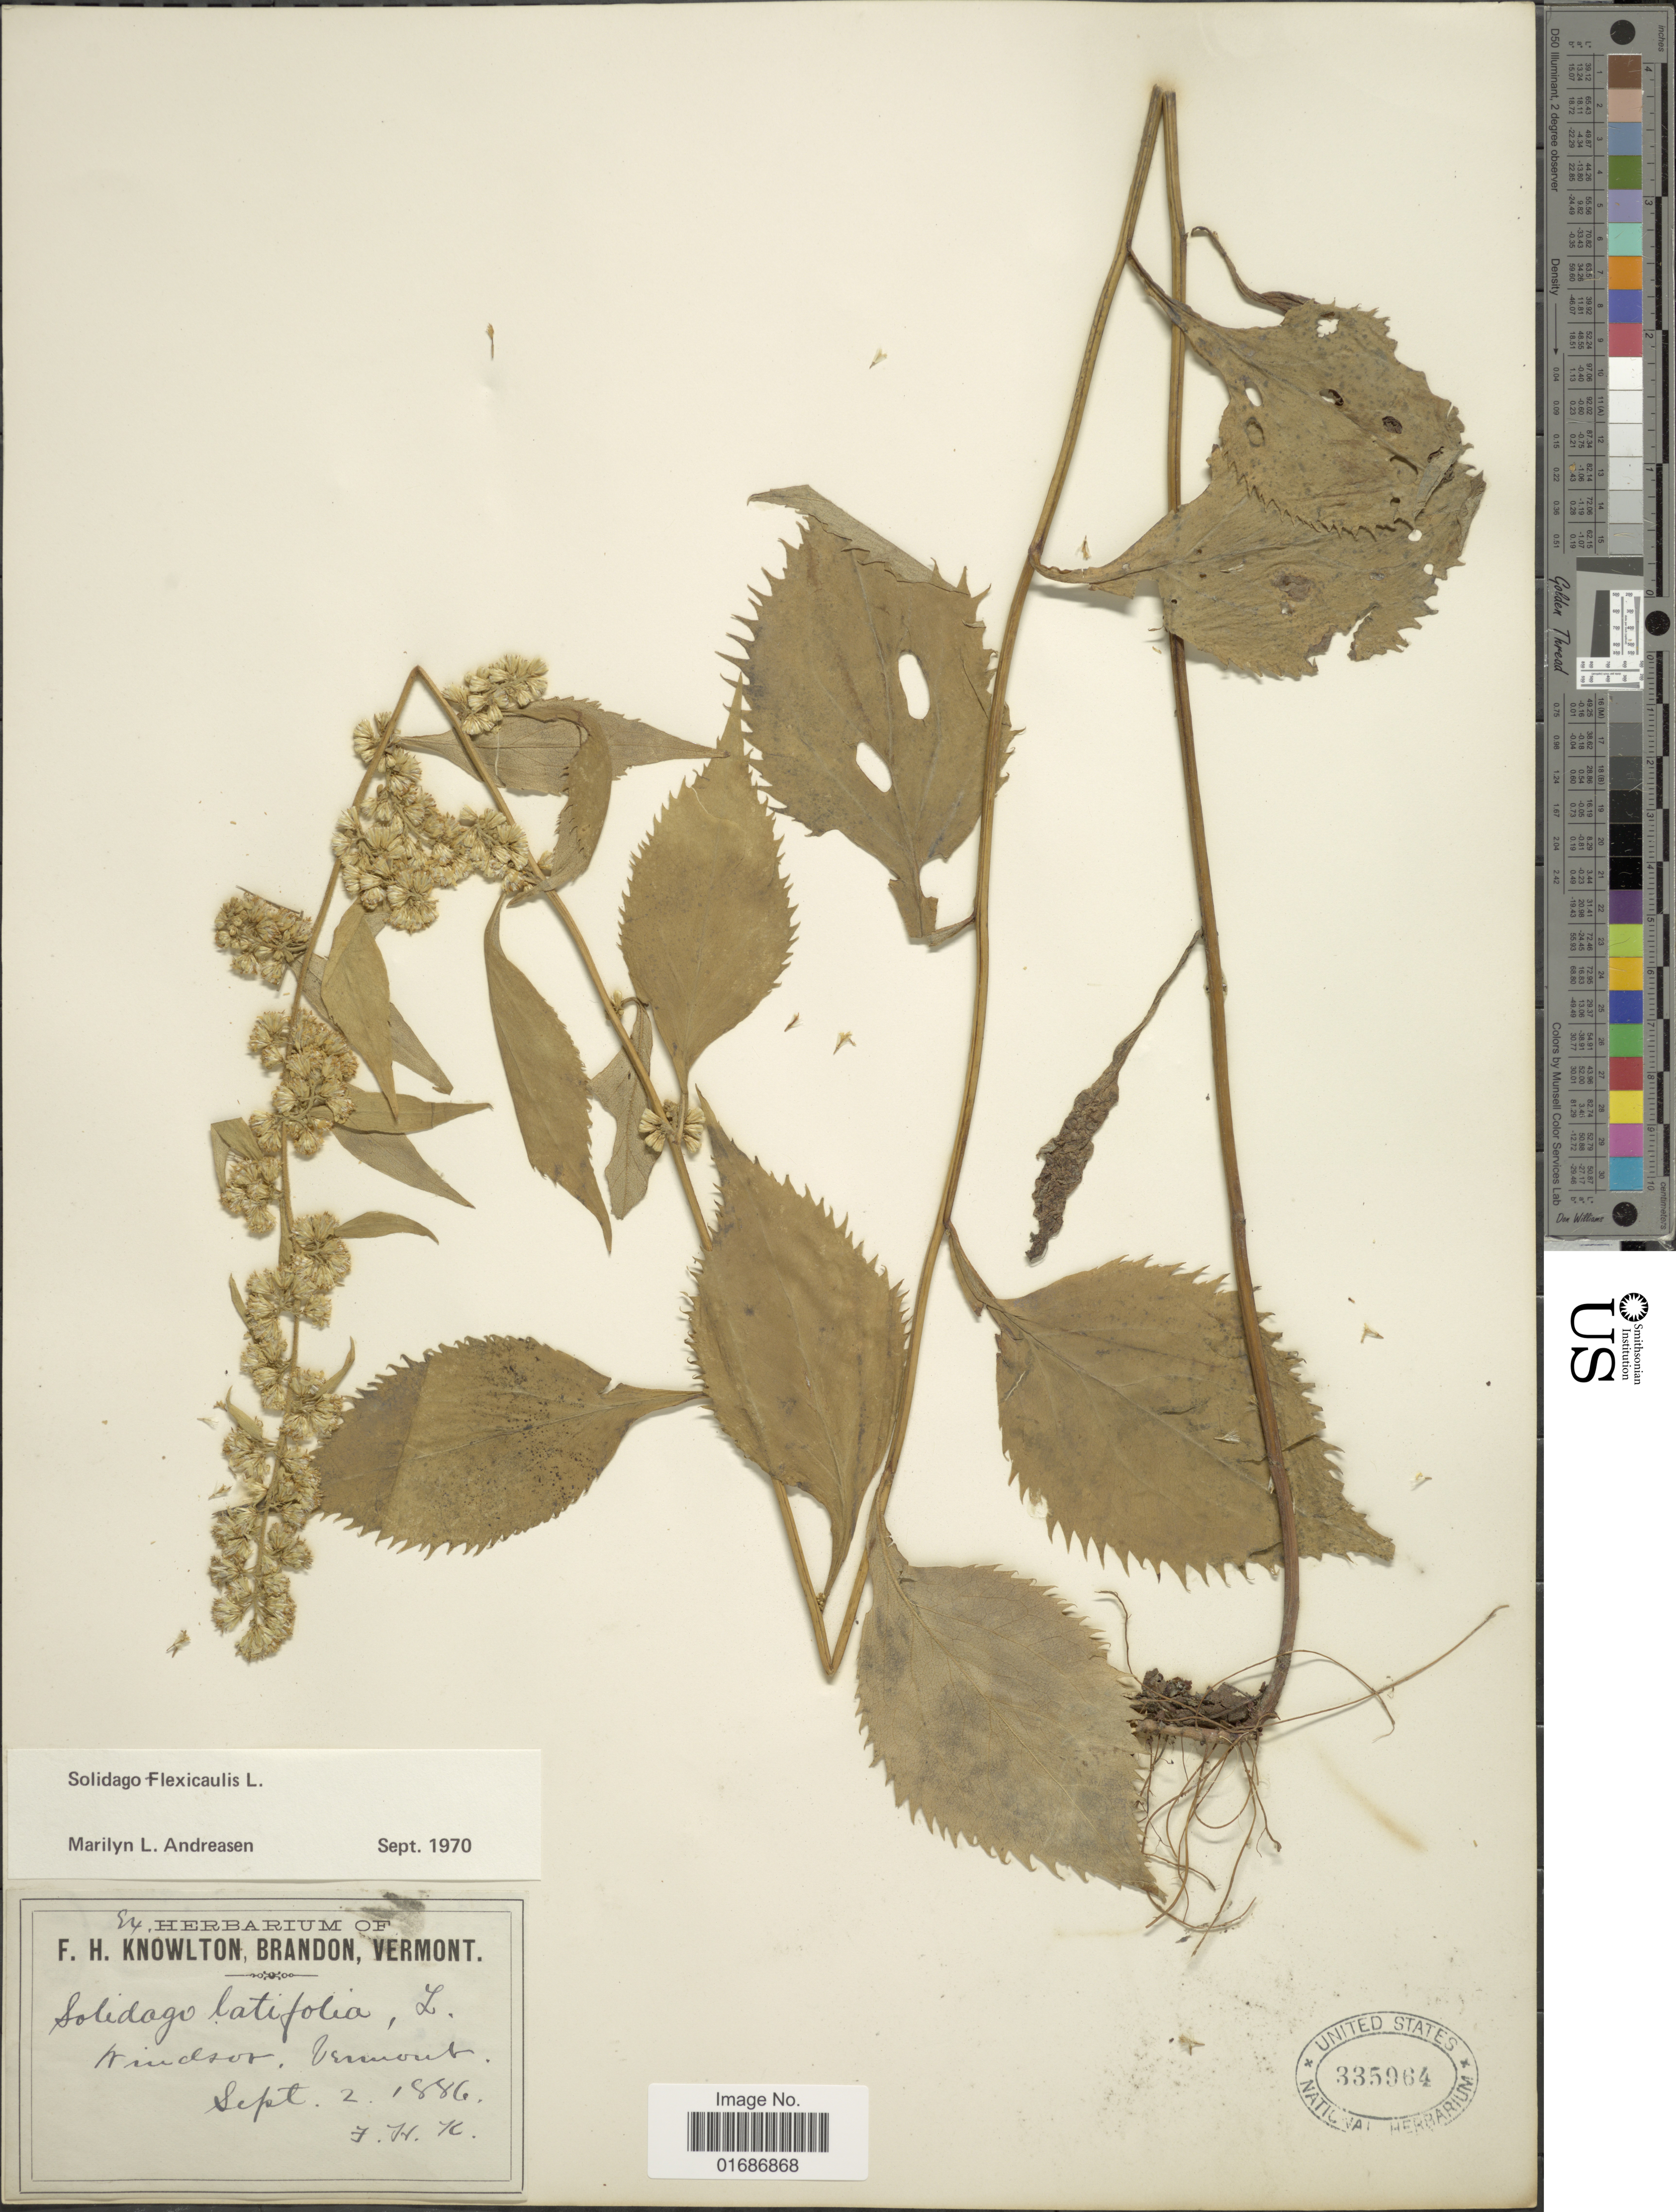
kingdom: Plantae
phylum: Tracheophyta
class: Magnoliopsida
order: Asterales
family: Asteraceae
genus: Solidago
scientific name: Solidago flexicaulis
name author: L.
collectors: F. H. Knowlton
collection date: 1886-09-02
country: United States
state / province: Vermont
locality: Brandon, Windsor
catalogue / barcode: US 335964